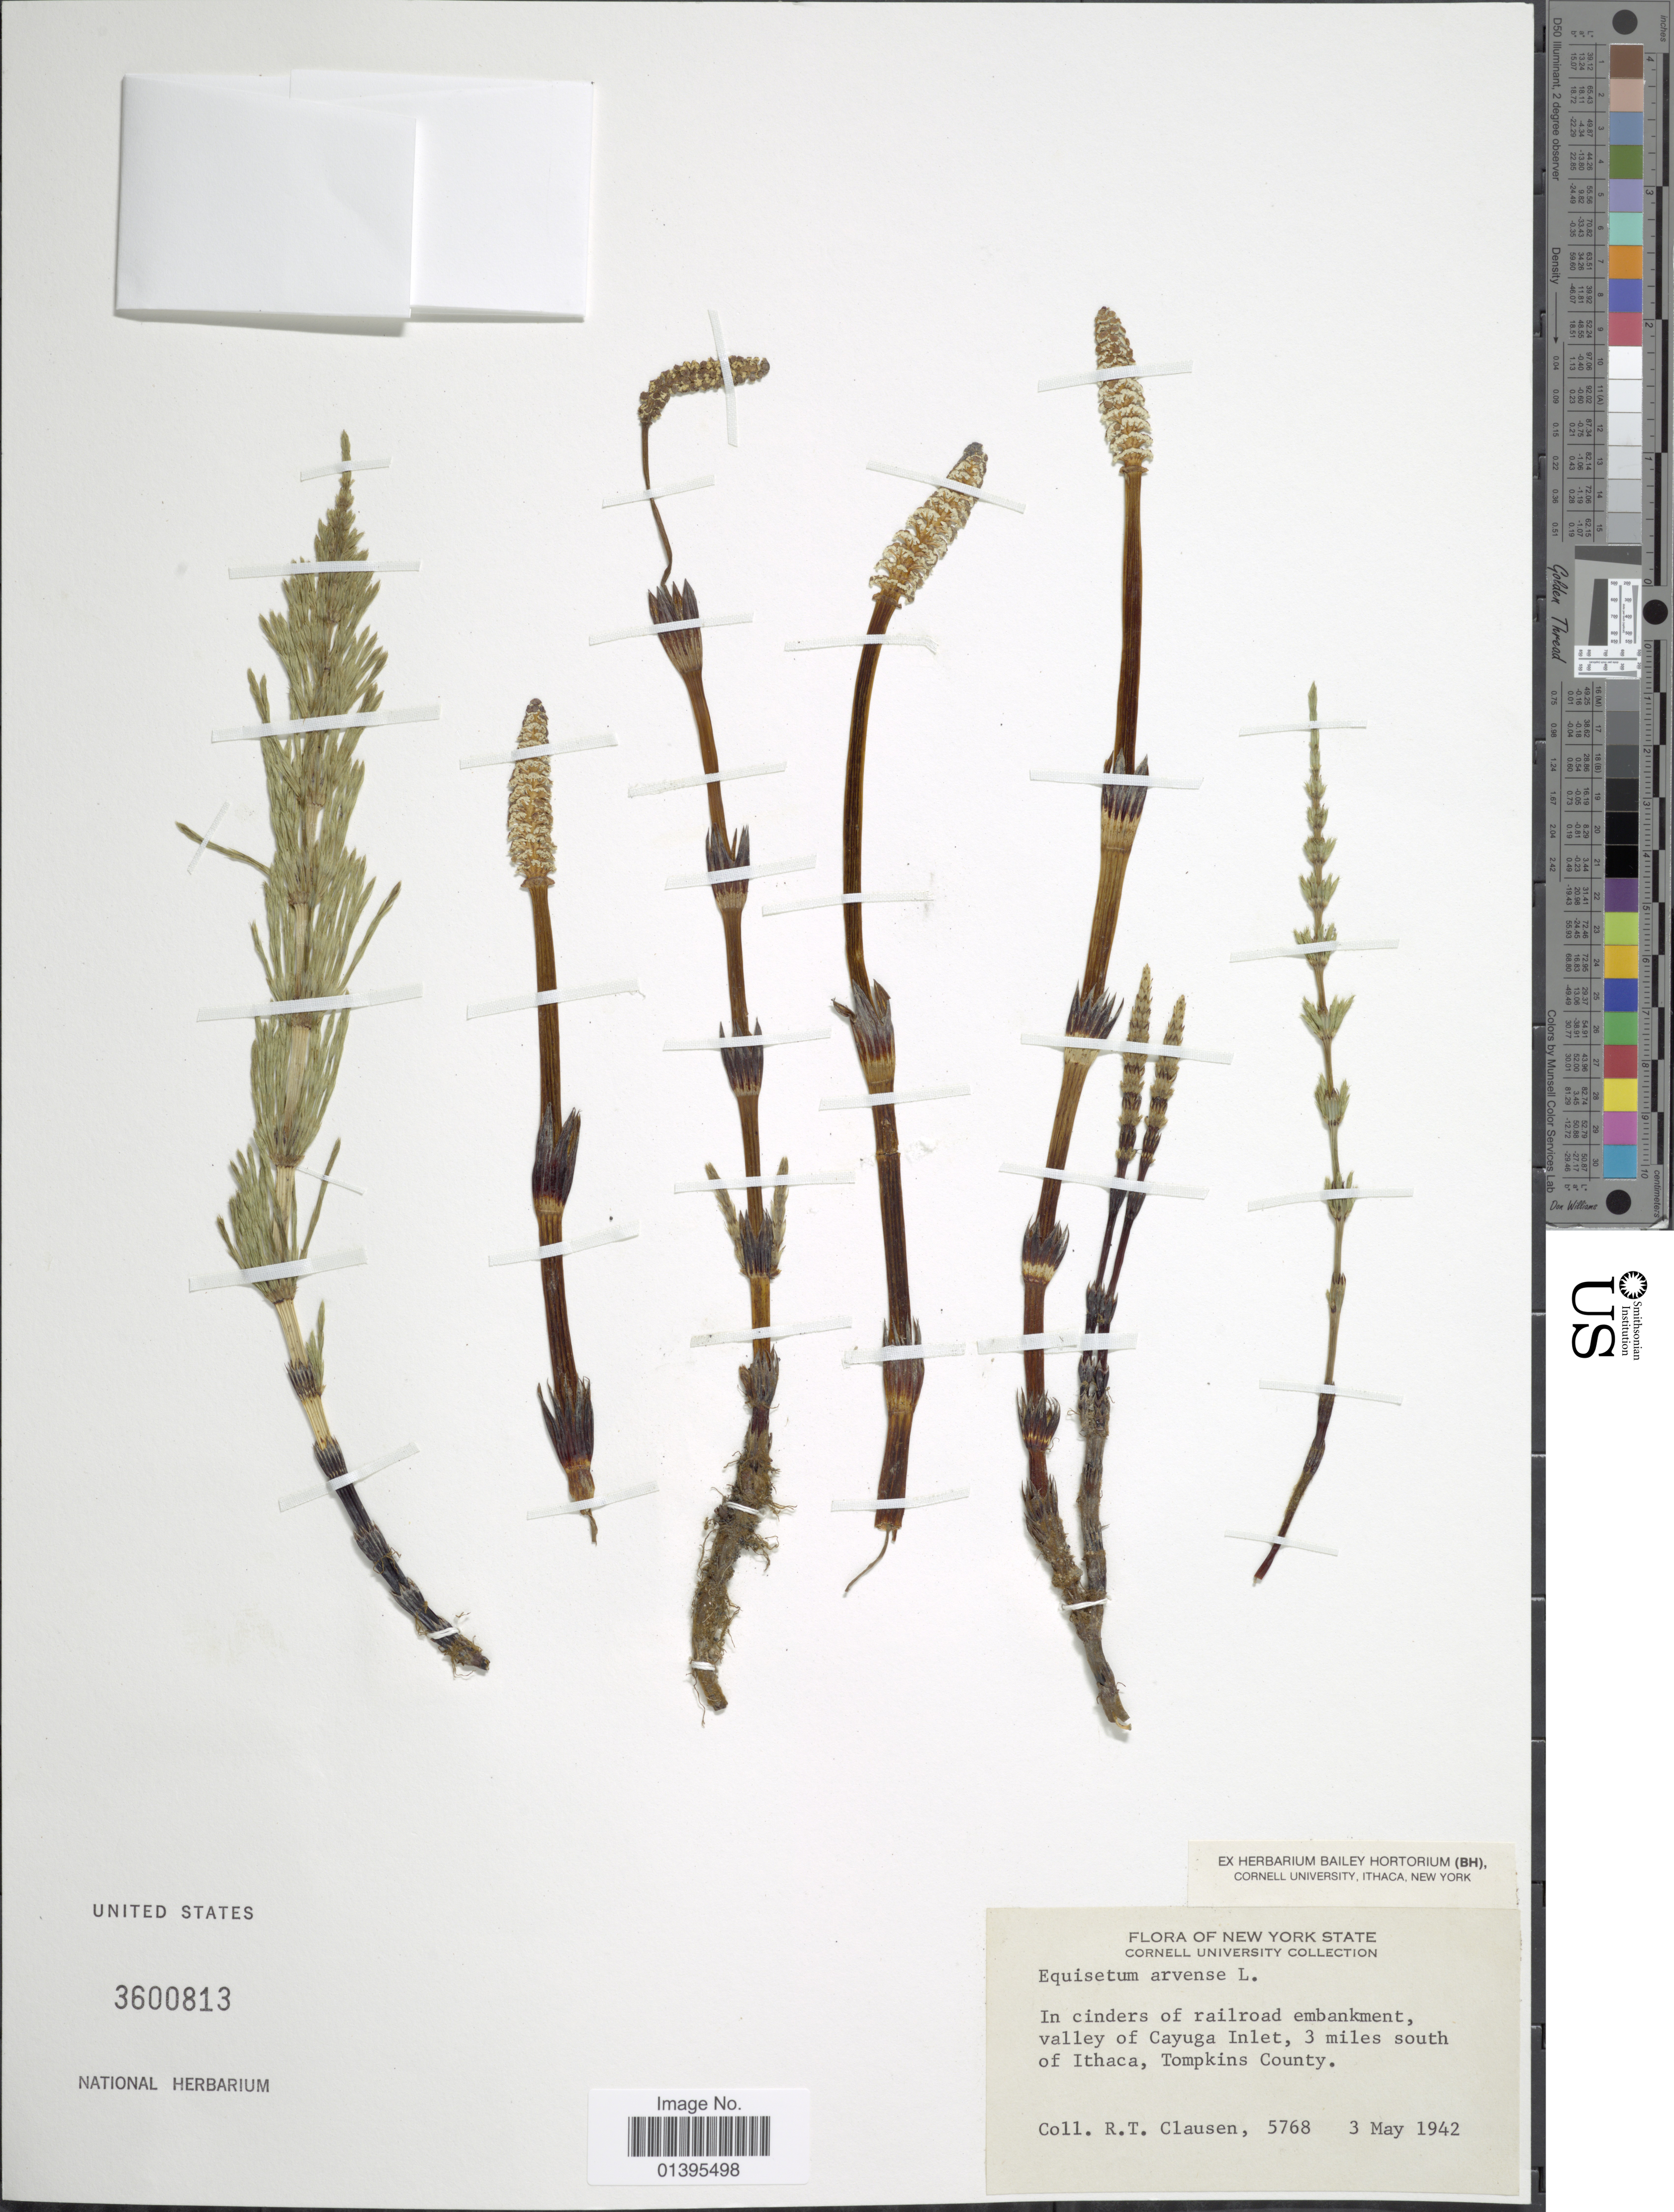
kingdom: Plantae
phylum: Tracheophyta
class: Polypodiopsida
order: Equisetales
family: Equisetaceae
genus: Equisetum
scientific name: Equisetum arvense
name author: L.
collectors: R. T. Clausen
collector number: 5768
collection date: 1942-05-03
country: United States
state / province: New York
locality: In cinders of railroad embankment, valley of Cayuga Inlet, 3 miles south of Ithaca, Tompkins County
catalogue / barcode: US 3600813